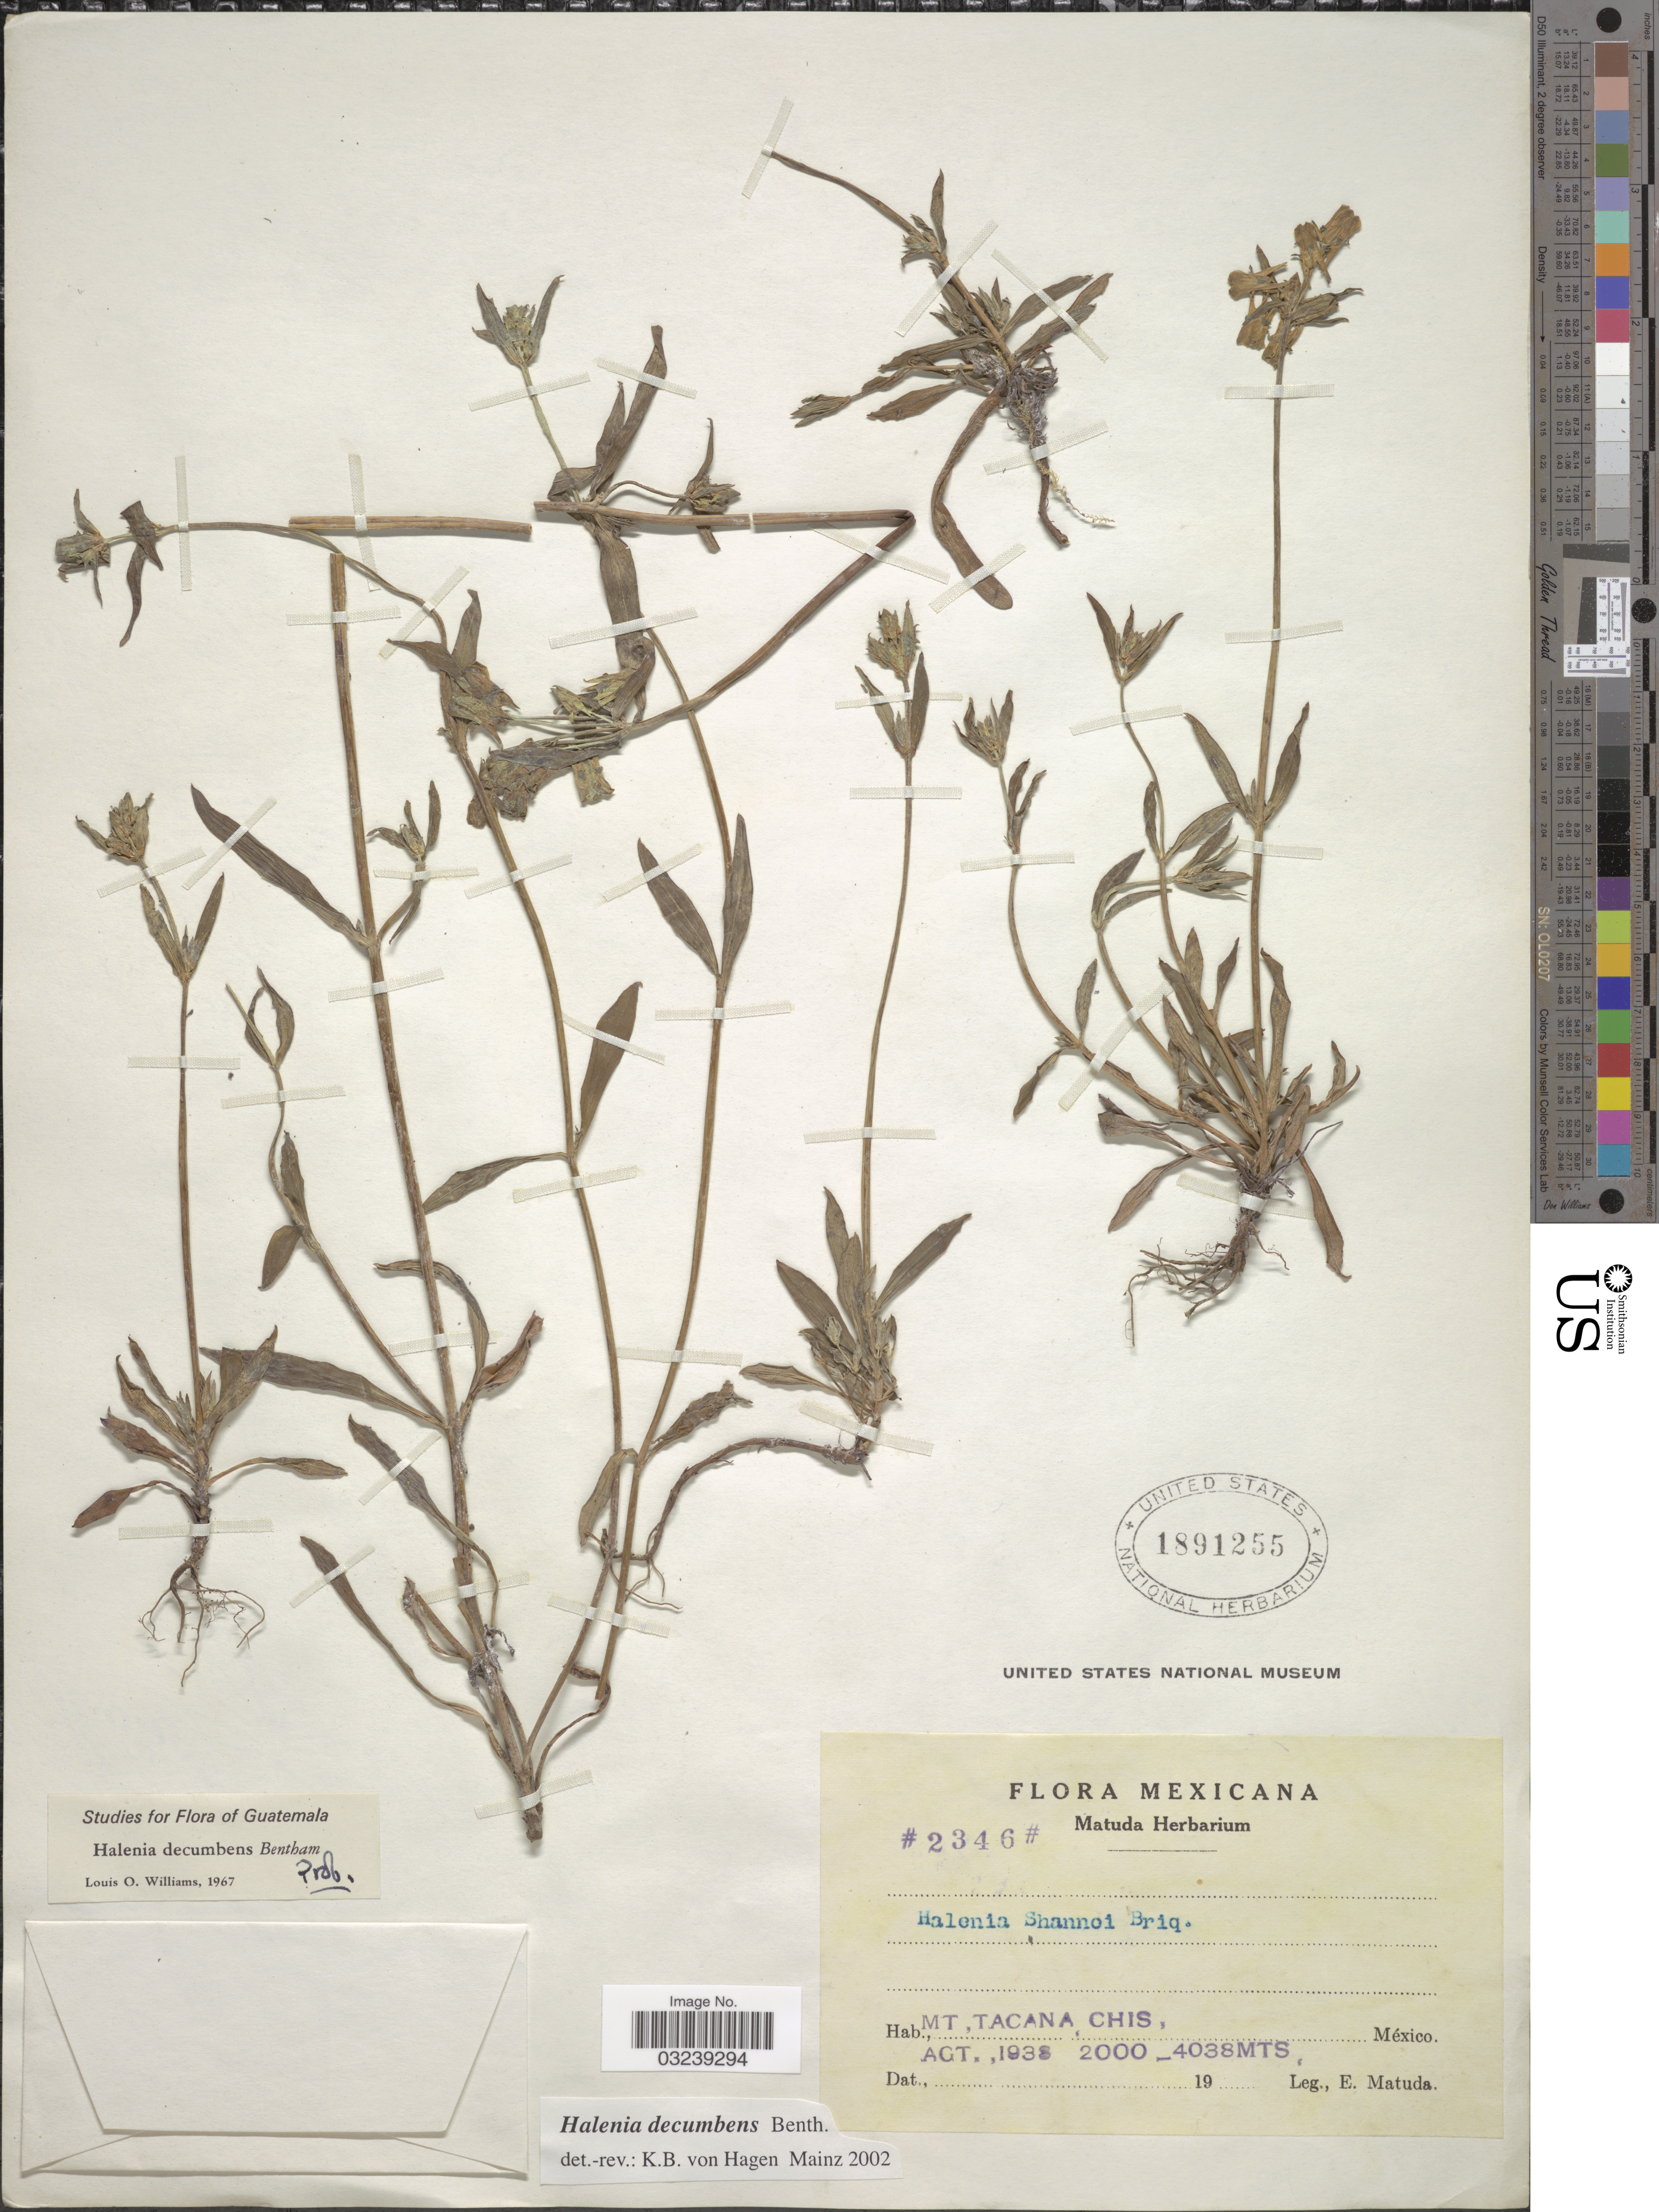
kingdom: Plantae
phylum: Tracheophyta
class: Magnoliopsida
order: Gentianales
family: Gentianaceae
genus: Halenia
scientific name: Halenia decumbens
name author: Benth.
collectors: E. Matuda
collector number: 2346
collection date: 1938-08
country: Mexico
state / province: Chiapas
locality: Mt. Tacana.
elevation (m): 2000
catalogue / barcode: US 1891255